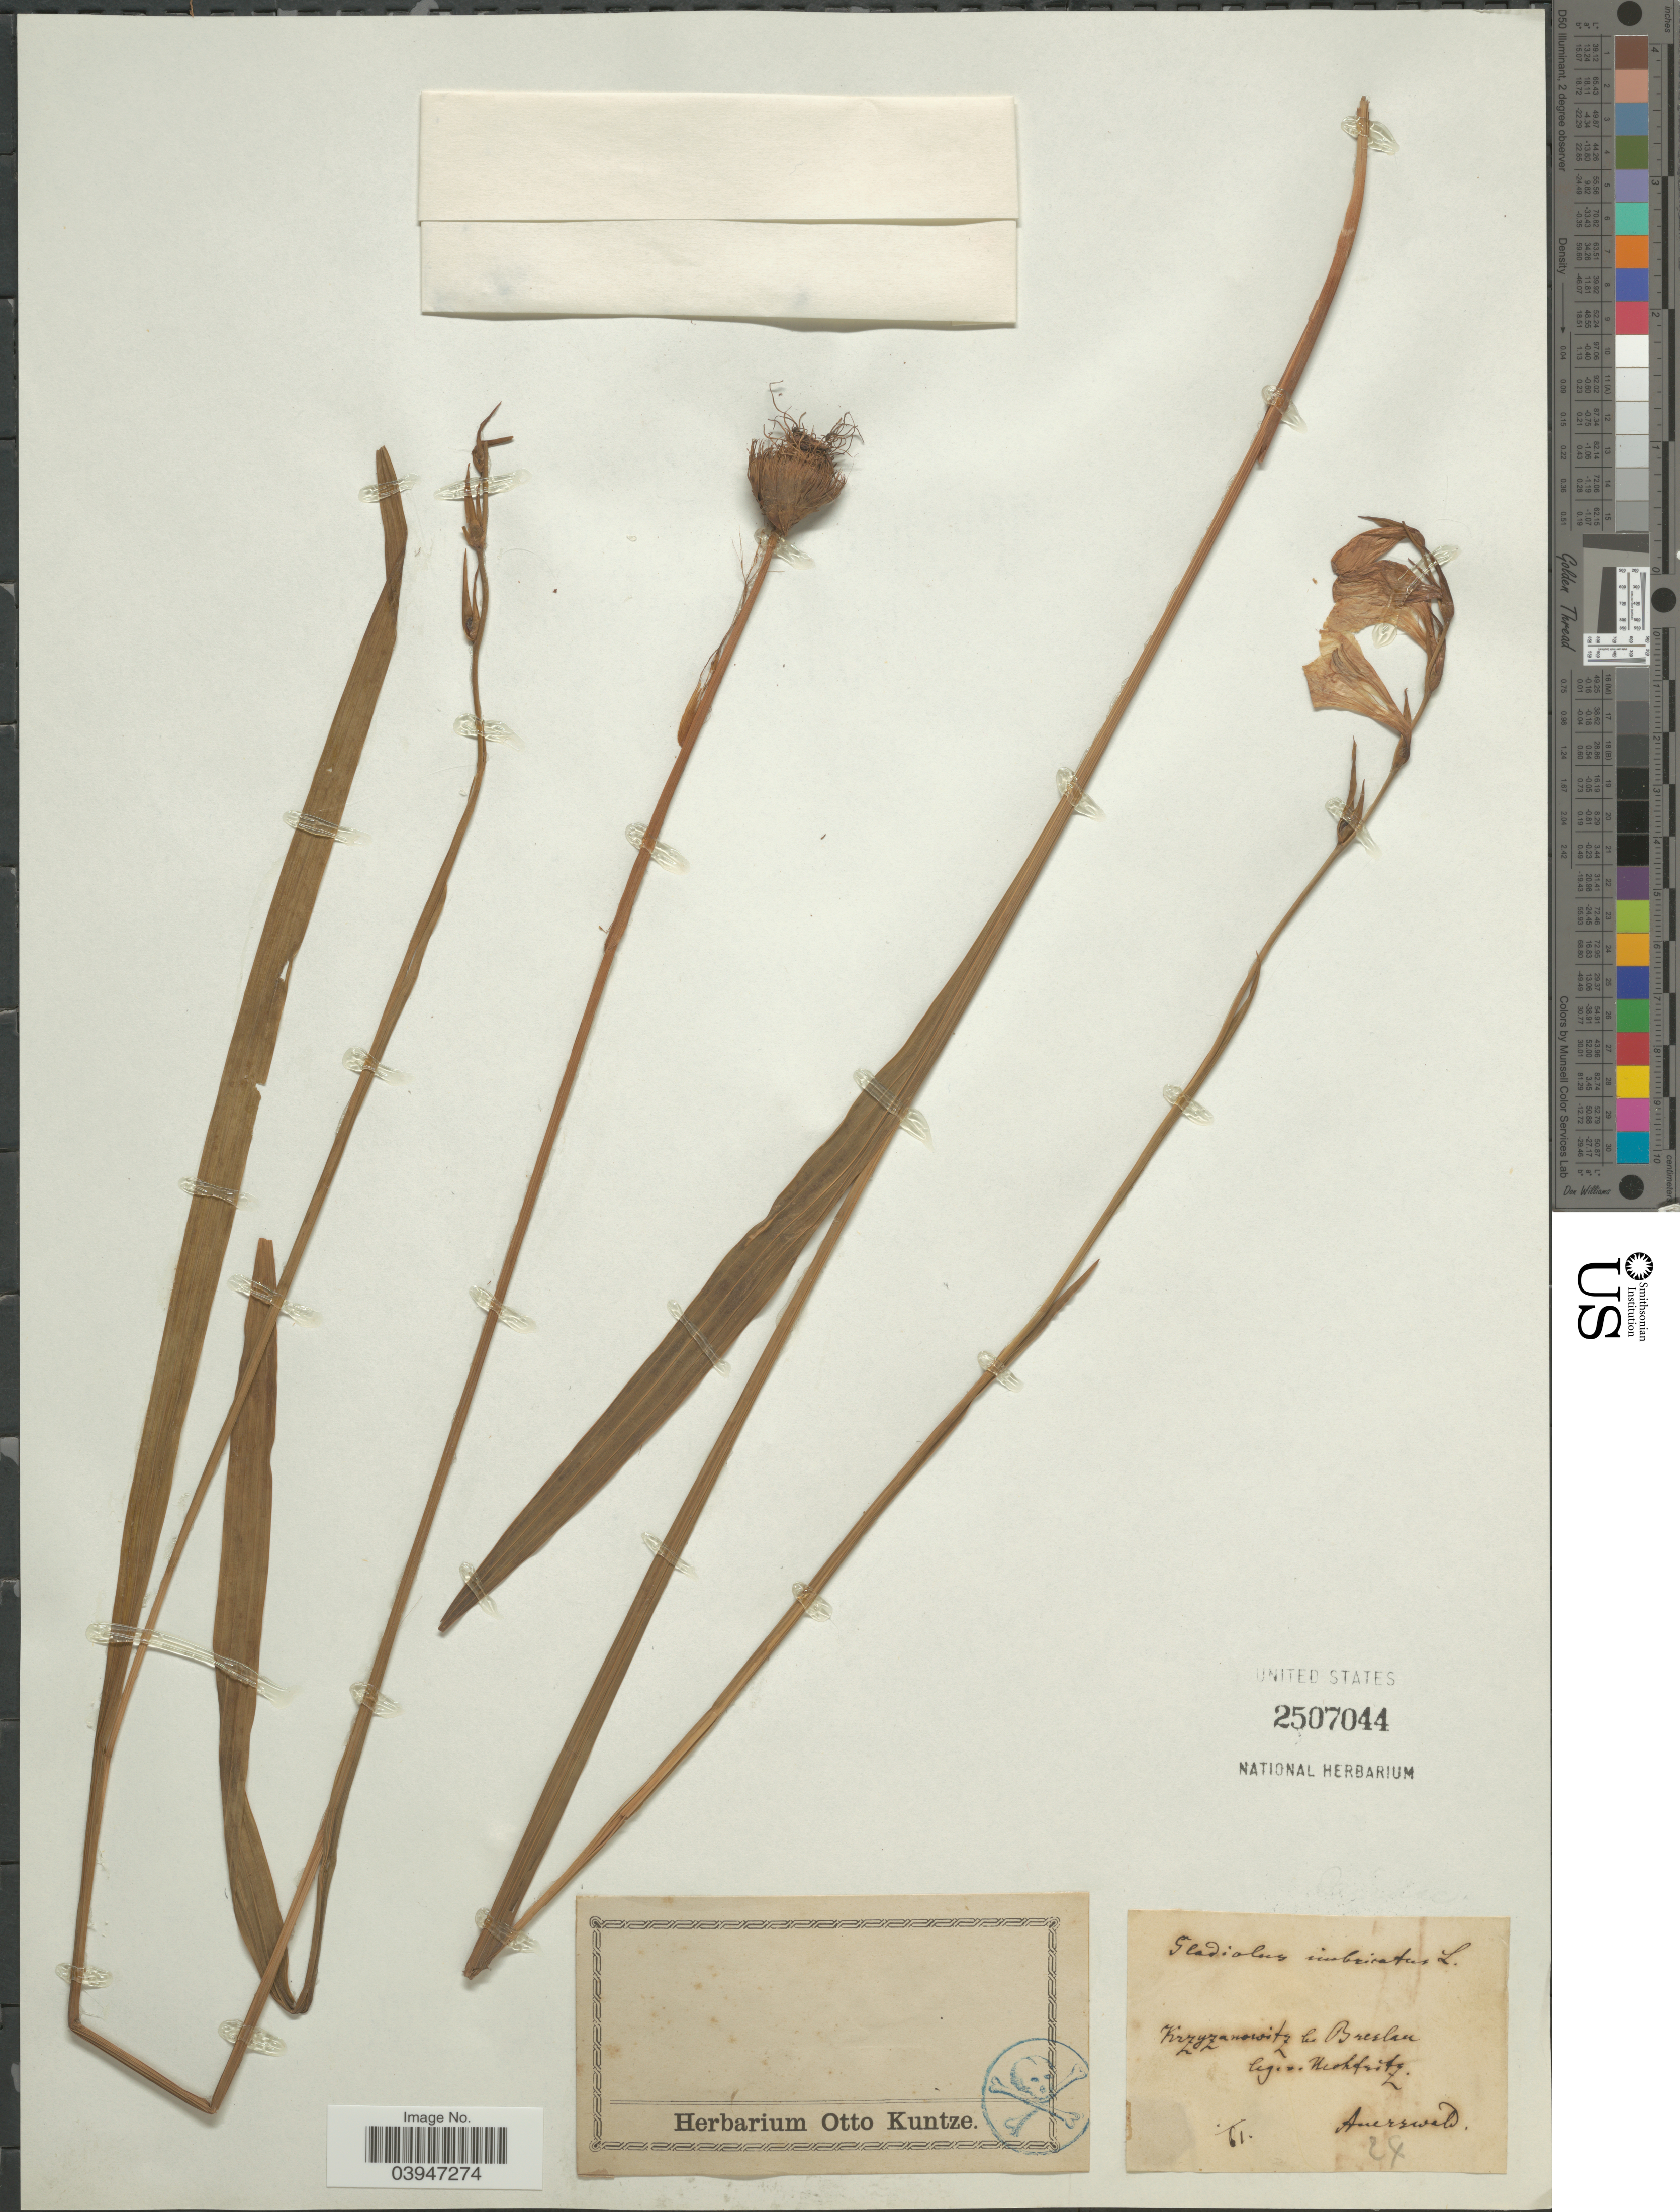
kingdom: Plantae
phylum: Tracheophyta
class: Liliopsida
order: Asparagales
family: Iridaceae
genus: Gladiolus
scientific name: Gladiolus imbricatus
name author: L.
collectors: Anerswald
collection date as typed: Transcribed d/m/y: //61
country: Poland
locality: Krzyzanowitz ho Breslau legiri Hochseitz.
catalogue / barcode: US 2507044